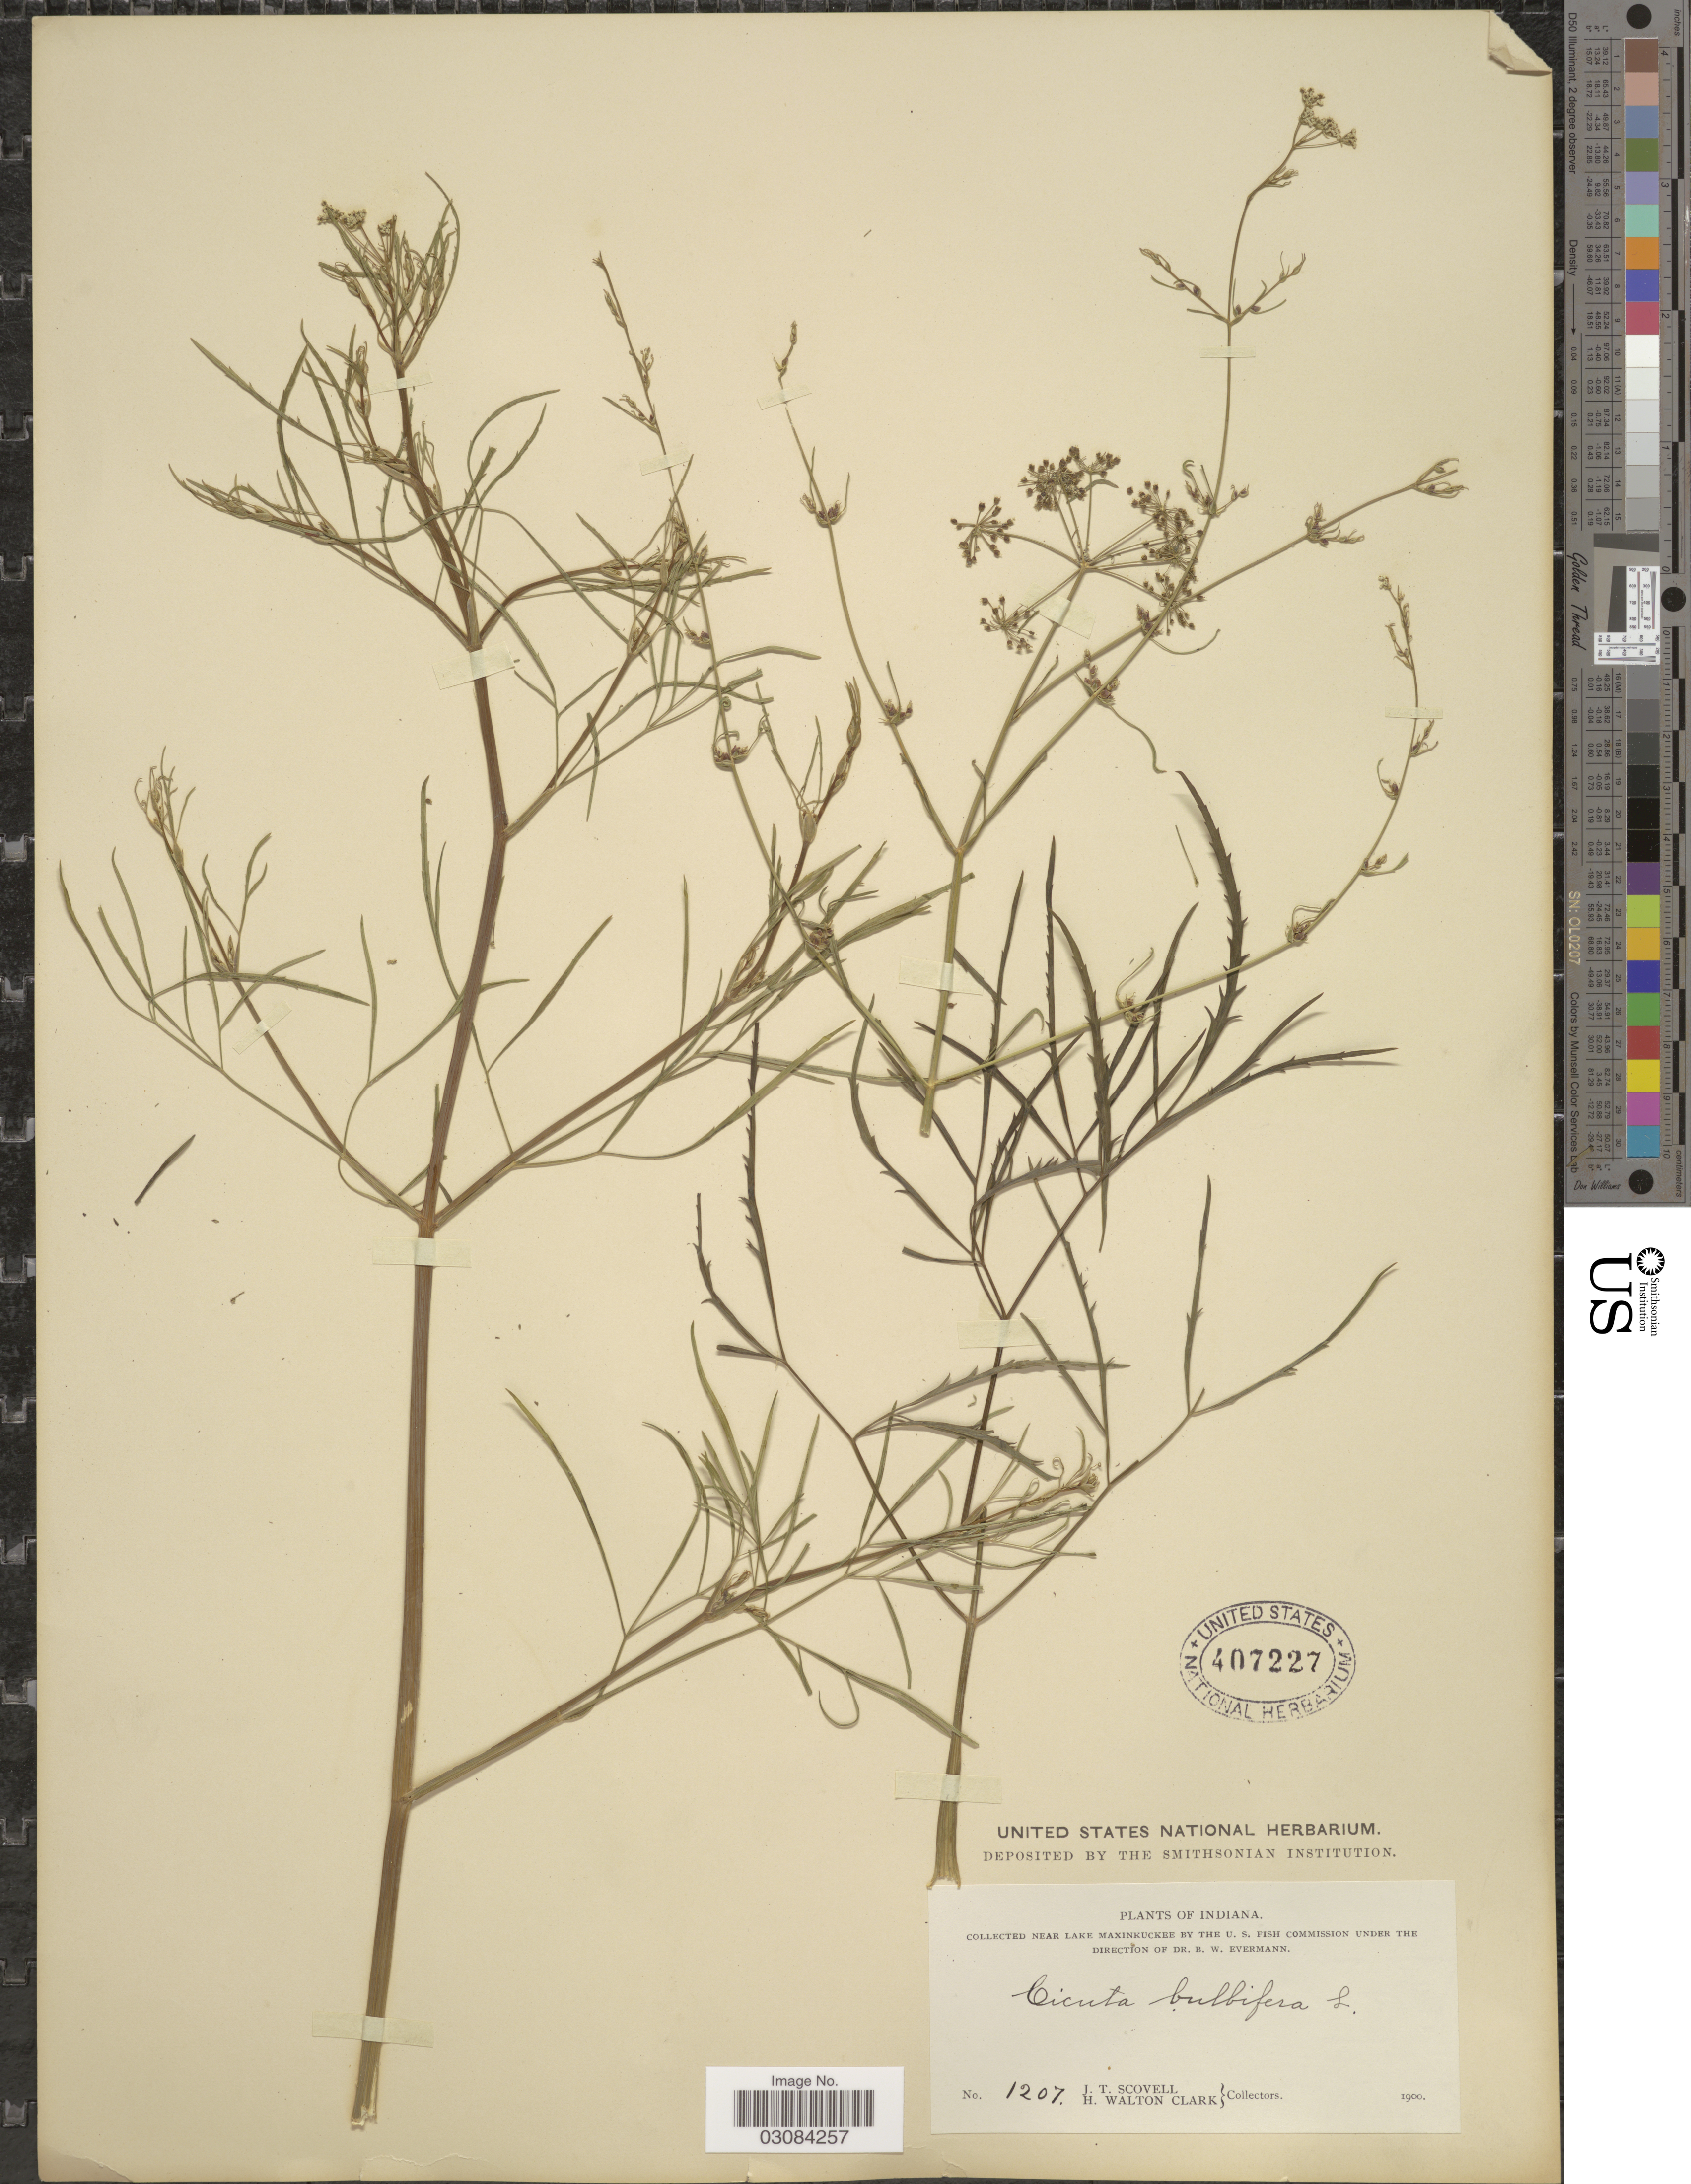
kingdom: Plantae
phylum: Tracheophyta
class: Magnoliopsida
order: Apiales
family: Apiaceae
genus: Cicuta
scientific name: Cicuta bulbifera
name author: L.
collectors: J. T. Scovell & H. W. Clark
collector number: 1207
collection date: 1900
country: United States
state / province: Indiana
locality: Near Lake Maxinkuckee.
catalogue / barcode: US 407227